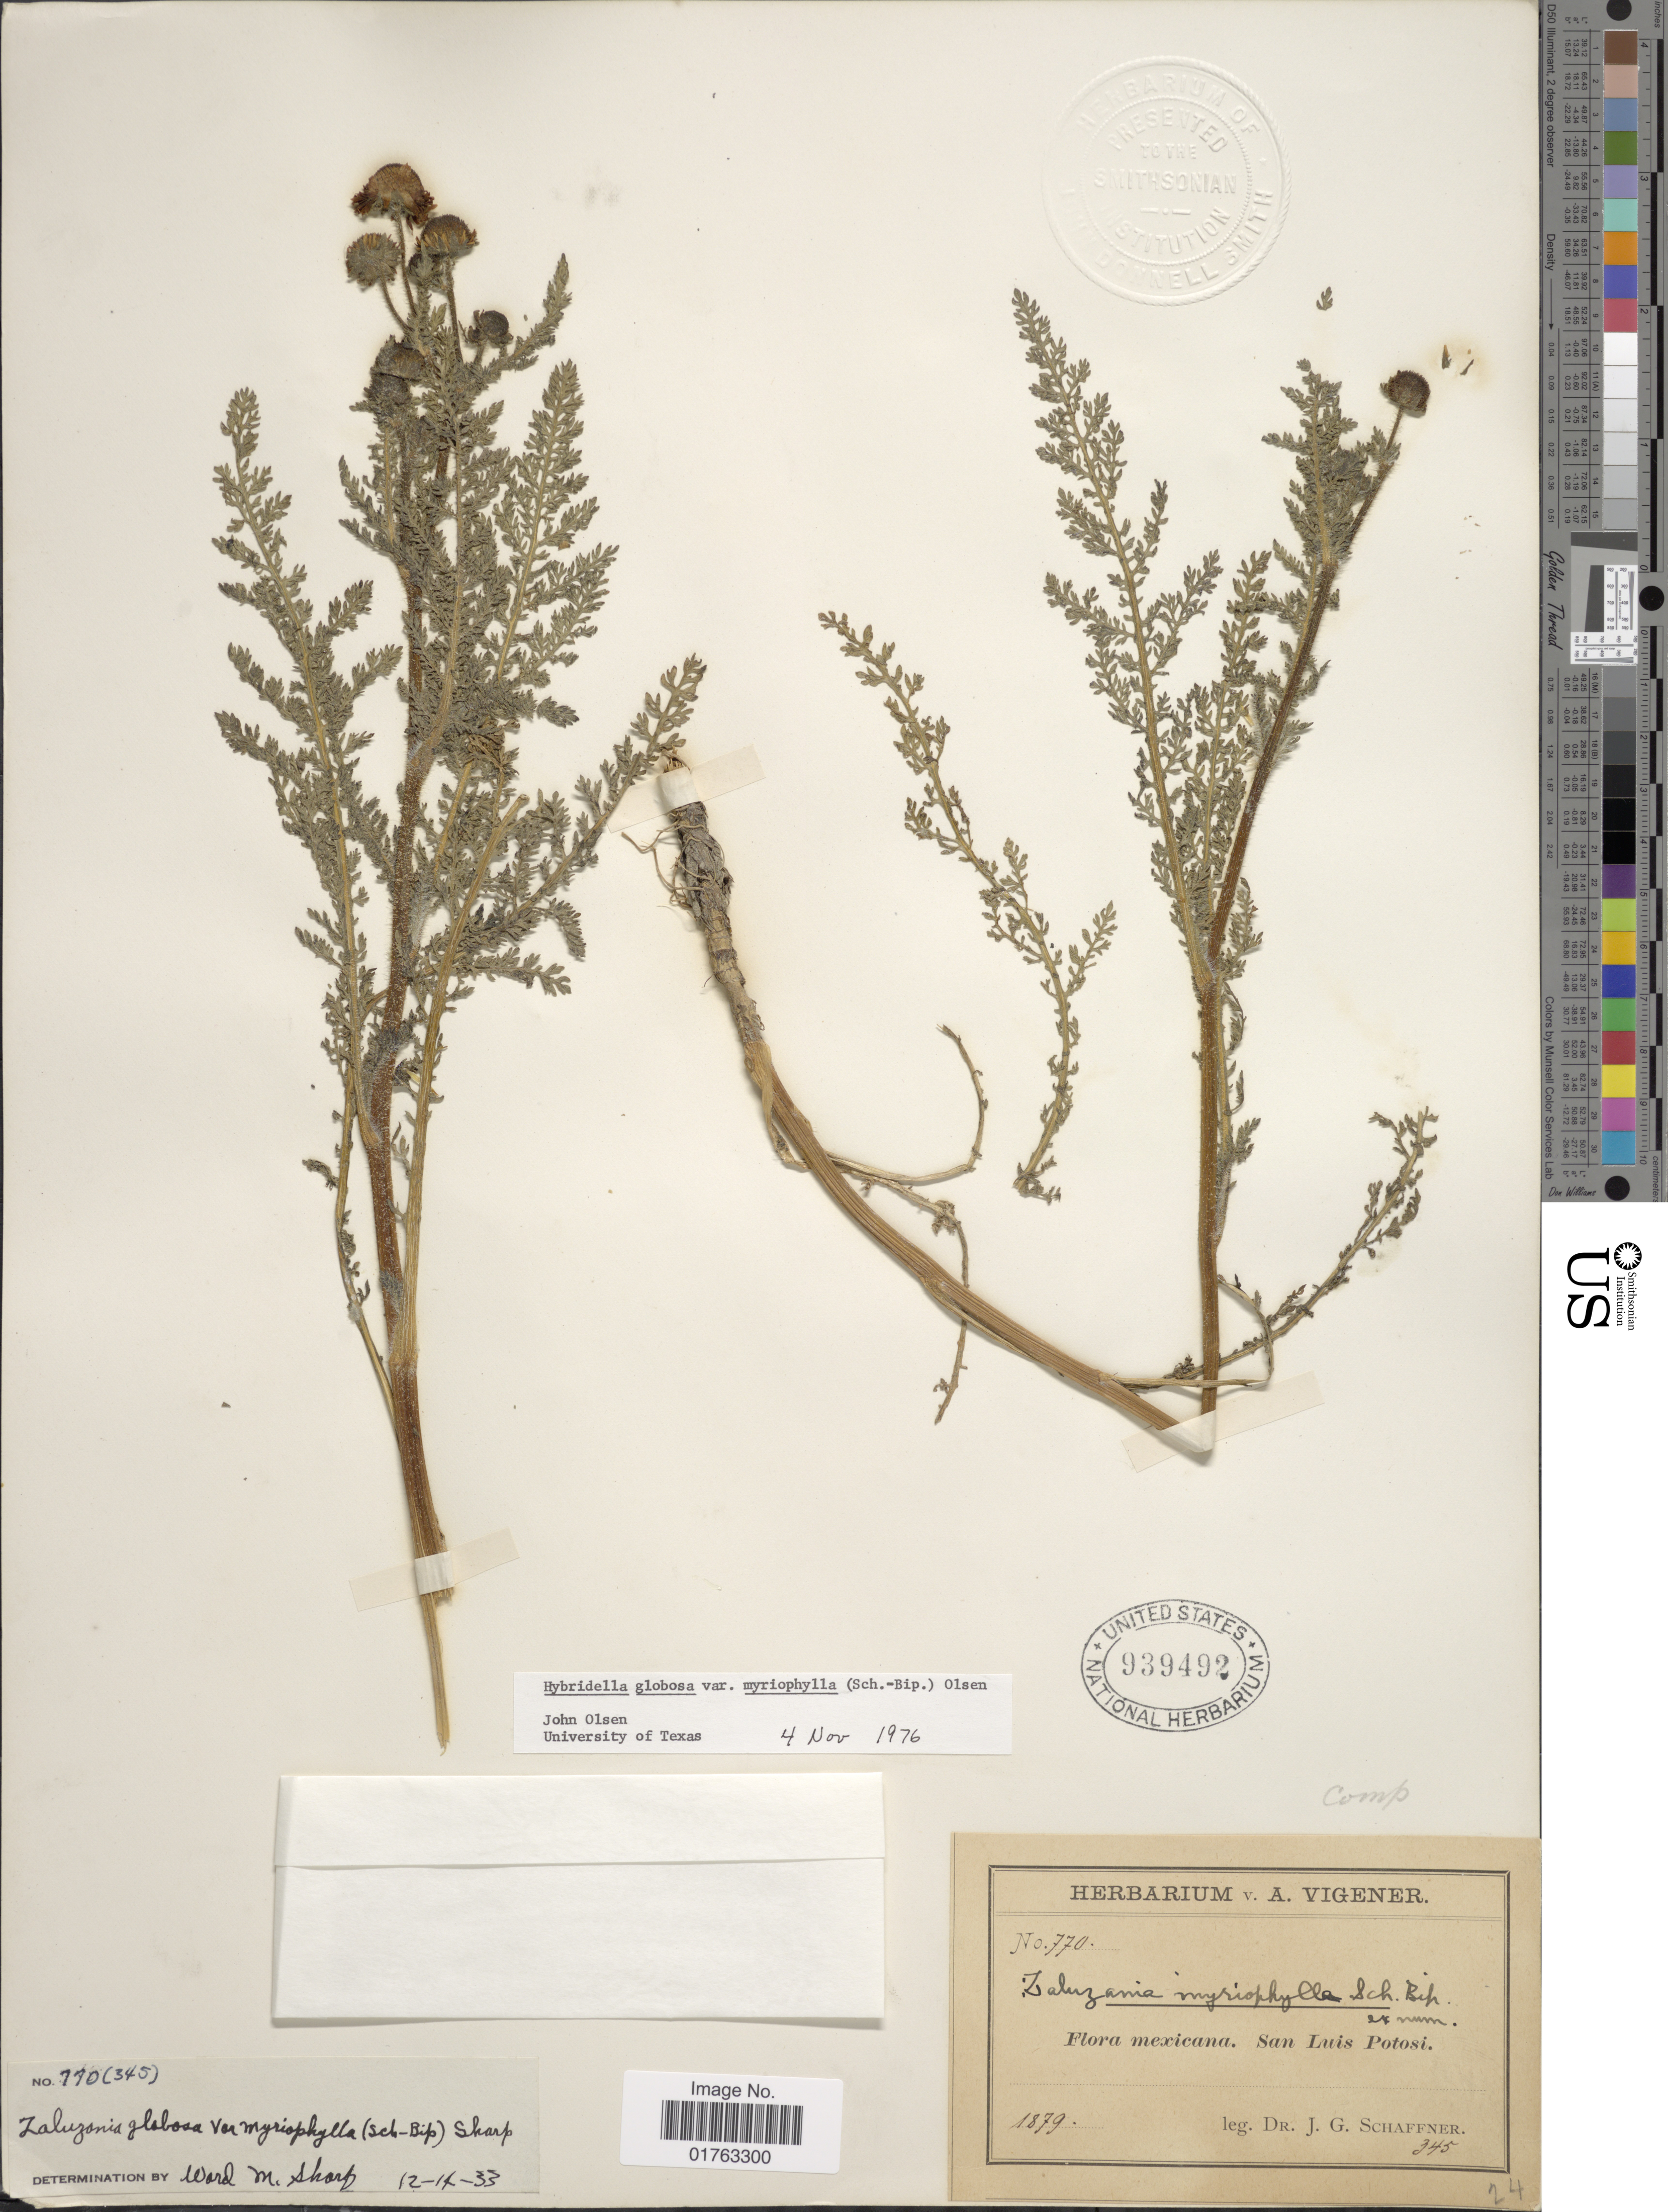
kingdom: Plantae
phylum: Tracheophyta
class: Magnoliopsida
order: Asterales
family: Asteraceae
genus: Hybridella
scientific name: Hybridella globosa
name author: (Ort.) Cass.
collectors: J. G. Schaffner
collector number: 770/345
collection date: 1879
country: Mexico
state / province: San Luis Potosí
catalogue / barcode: US 939492